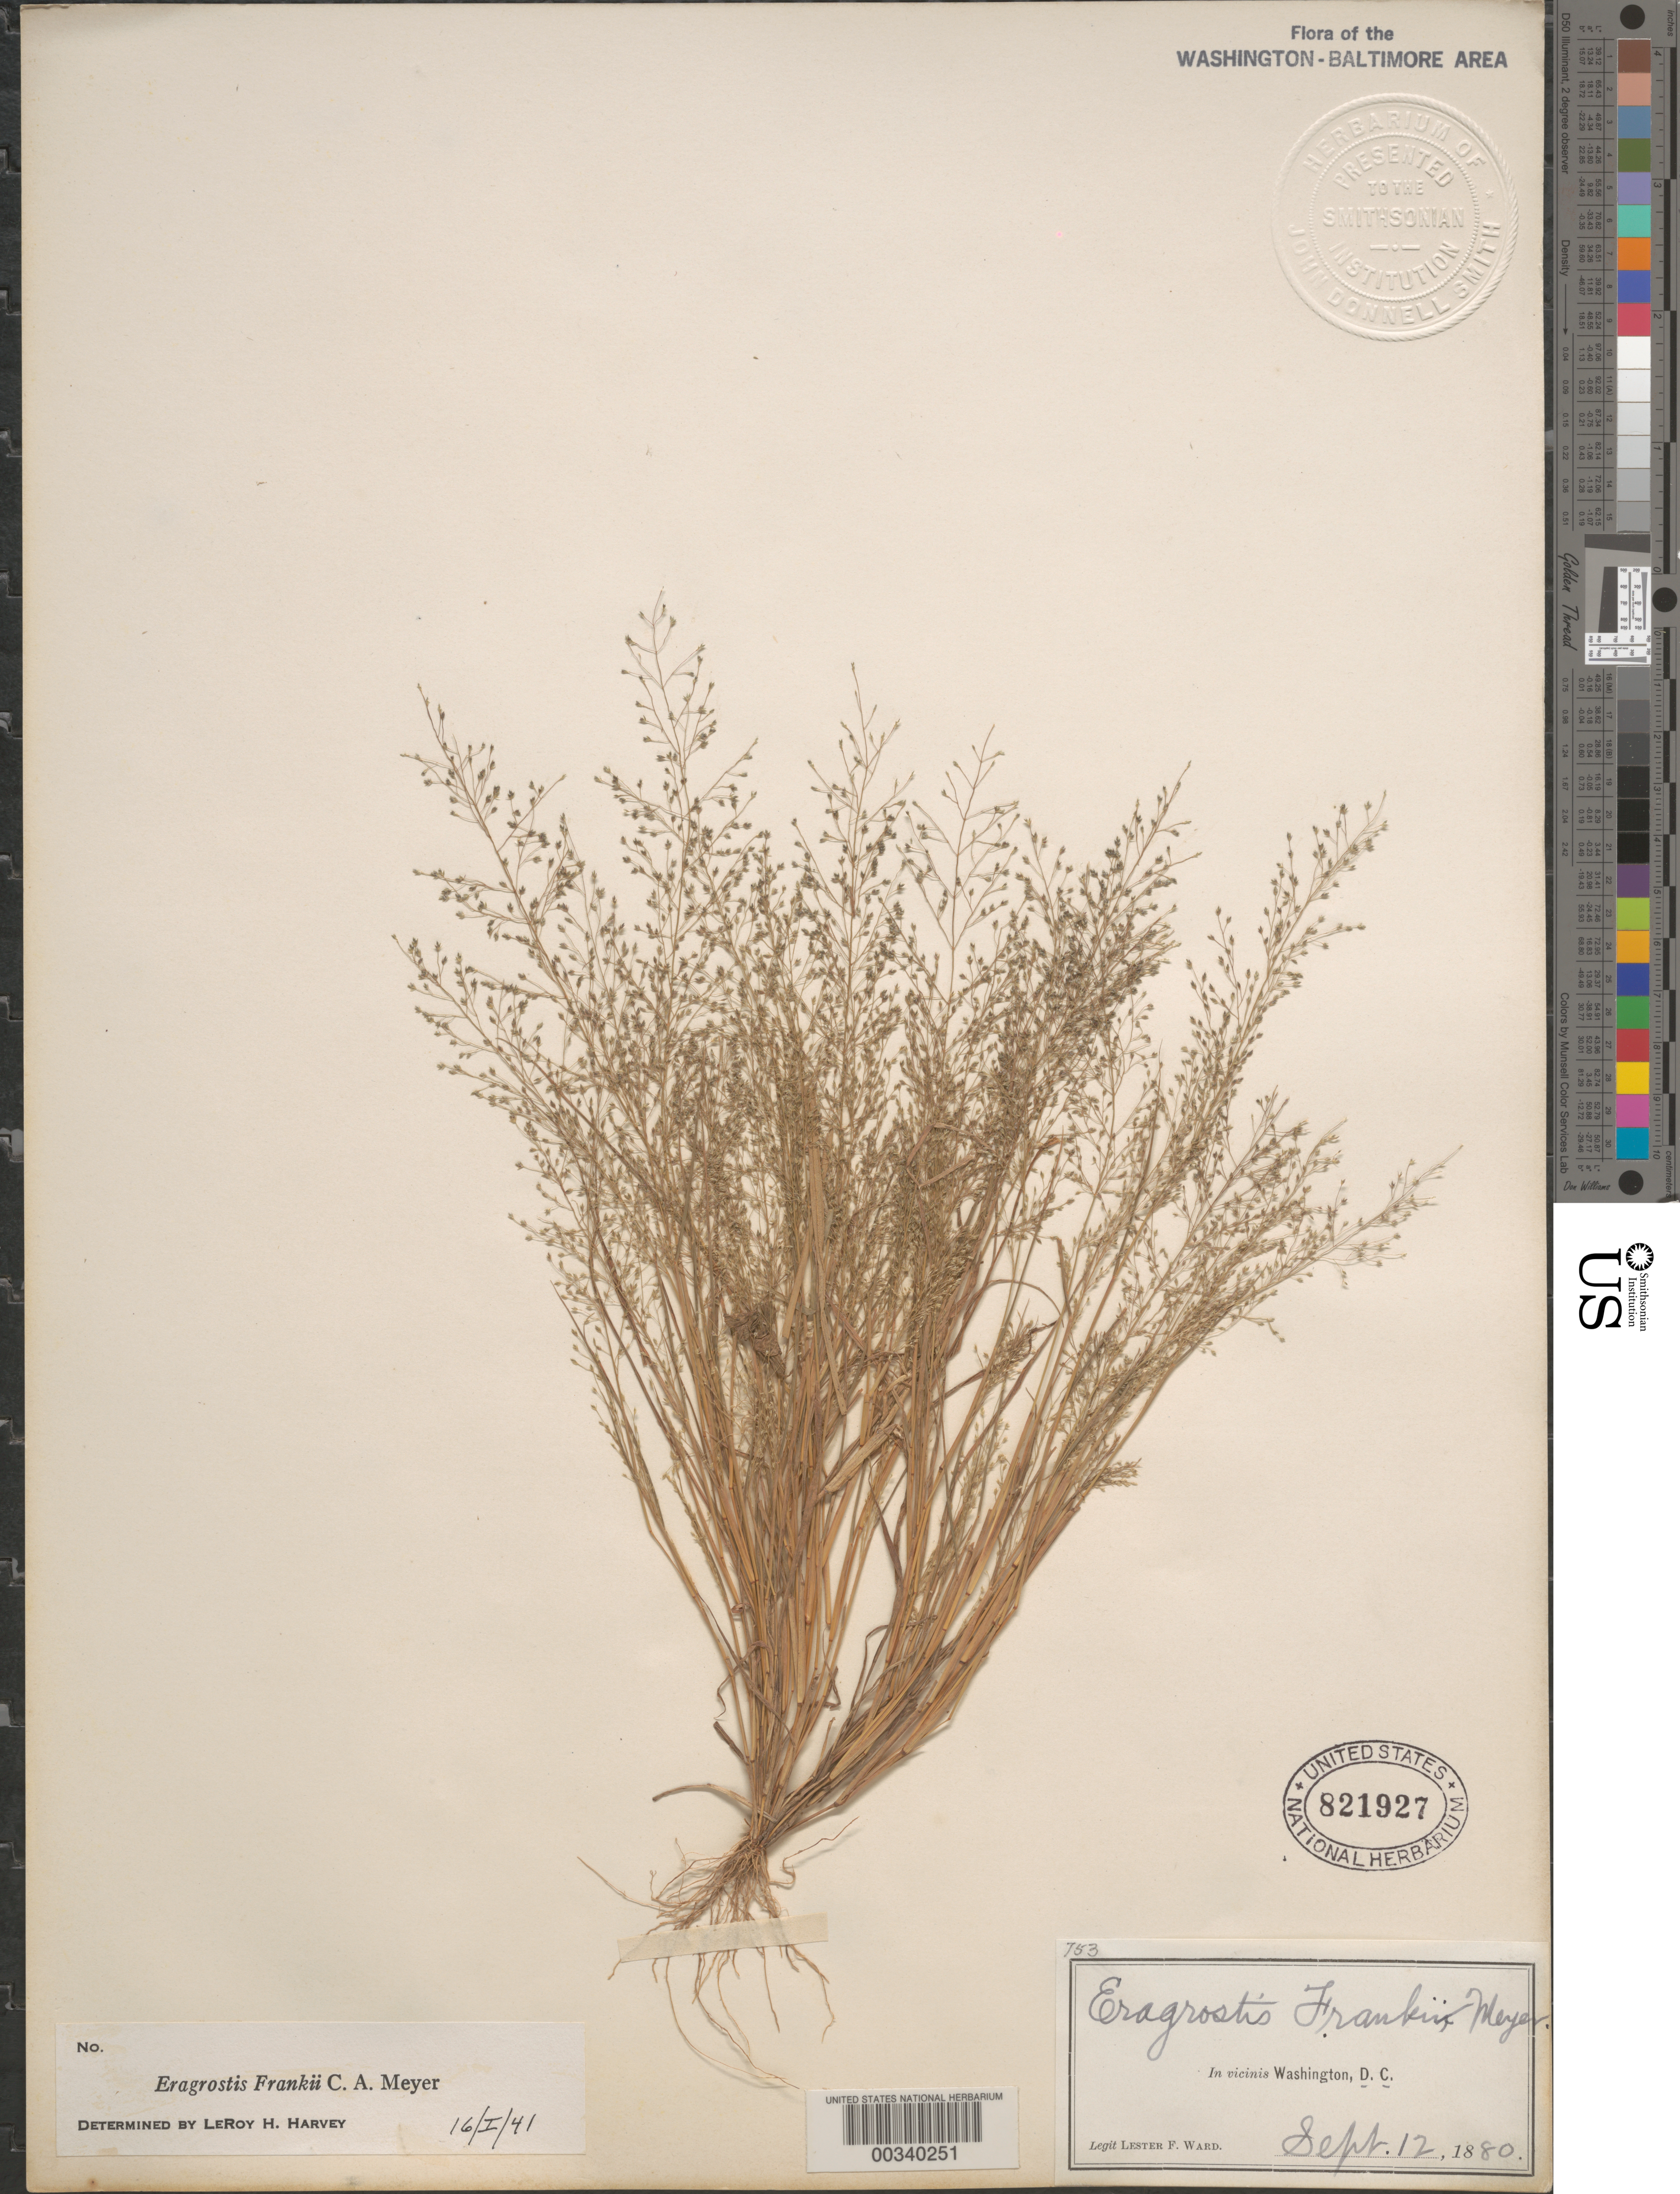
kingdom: Plantae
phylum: Tracheophyta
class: Liliopsida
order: Poales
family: Poaceae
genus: Eragrostis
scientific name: Eragrostis frankii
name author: C.A. Mey. ex Steud.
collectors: L. F. Ward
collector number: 753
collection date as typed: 12 Sep 1880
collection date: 1880-09-12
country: United States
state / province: District of Columbia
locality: Washington DC area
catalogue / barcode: US 821927